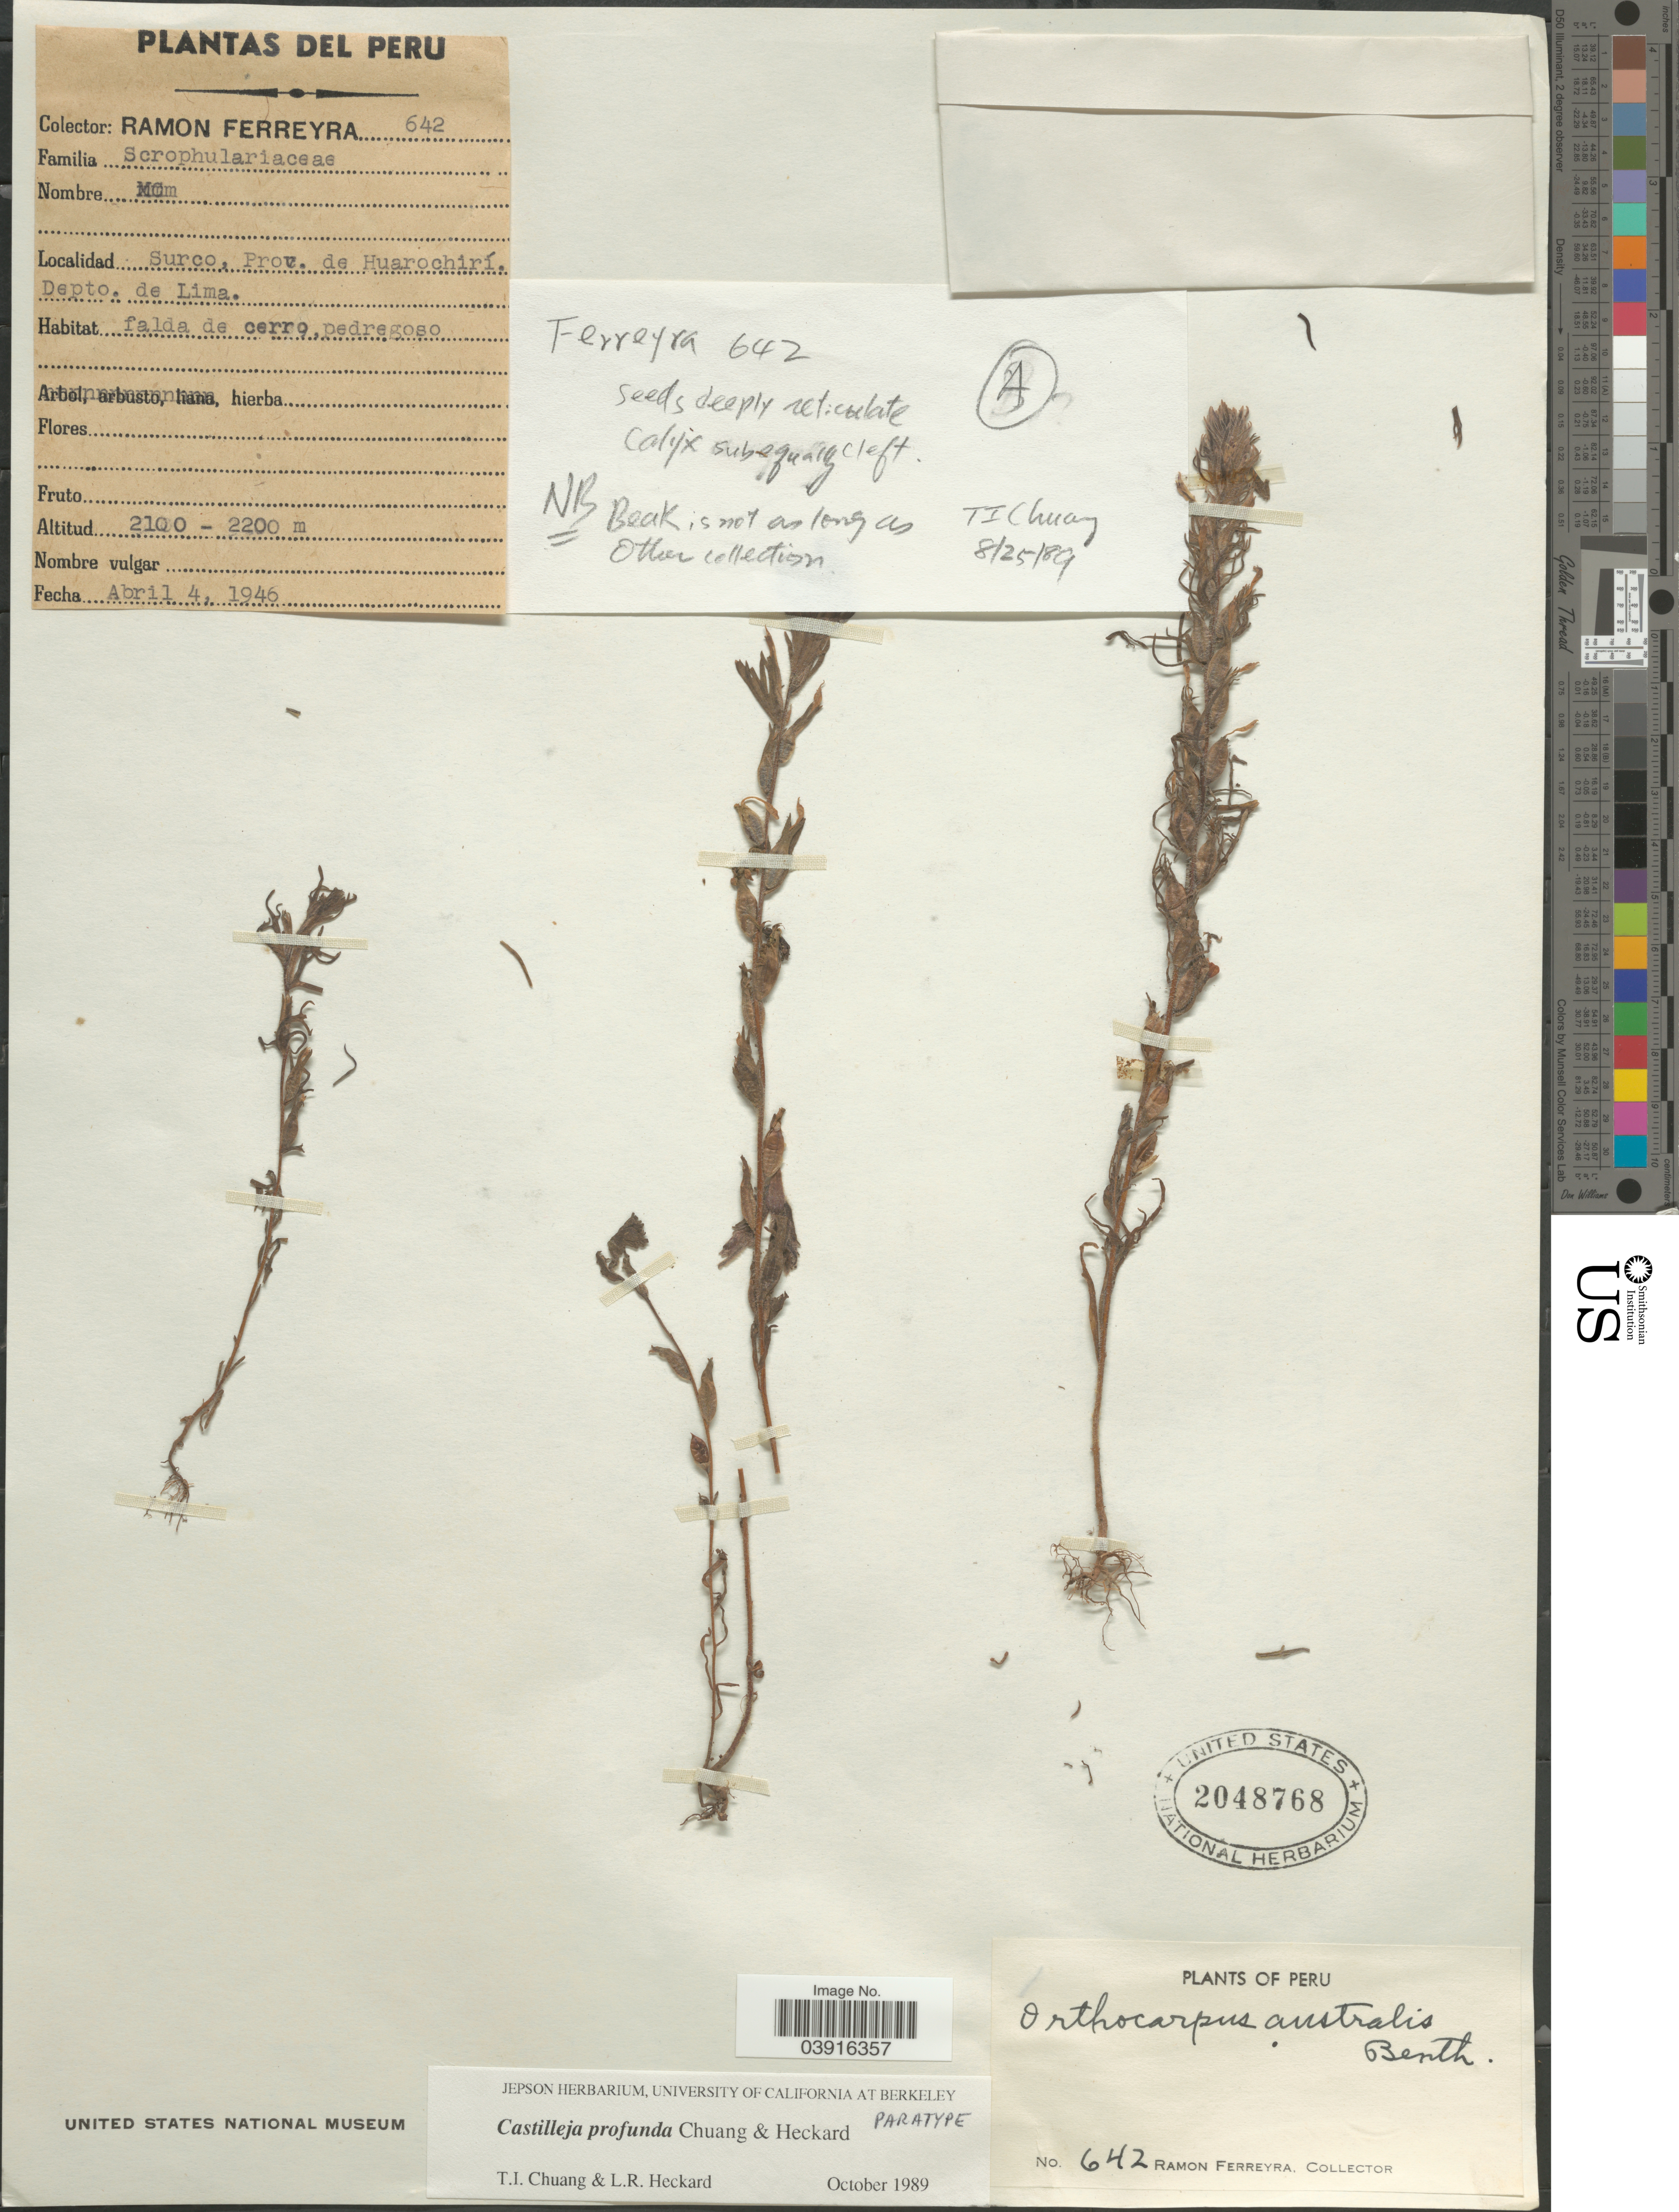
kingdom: Plantae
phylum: Tracheophyta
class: Magnoliopsida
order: Lamiales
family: Orobanchaceae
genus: Castilleja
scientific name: Castilleja profunda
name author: T.I. Chuang & Heckard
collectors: R. A. Ferreyra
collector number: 642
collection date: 1946-04-04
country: Peru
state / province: Lima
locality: Surco, Prov. de Huarochirí. Depto. de Lima.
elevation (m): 2100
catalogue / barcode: US 2048768